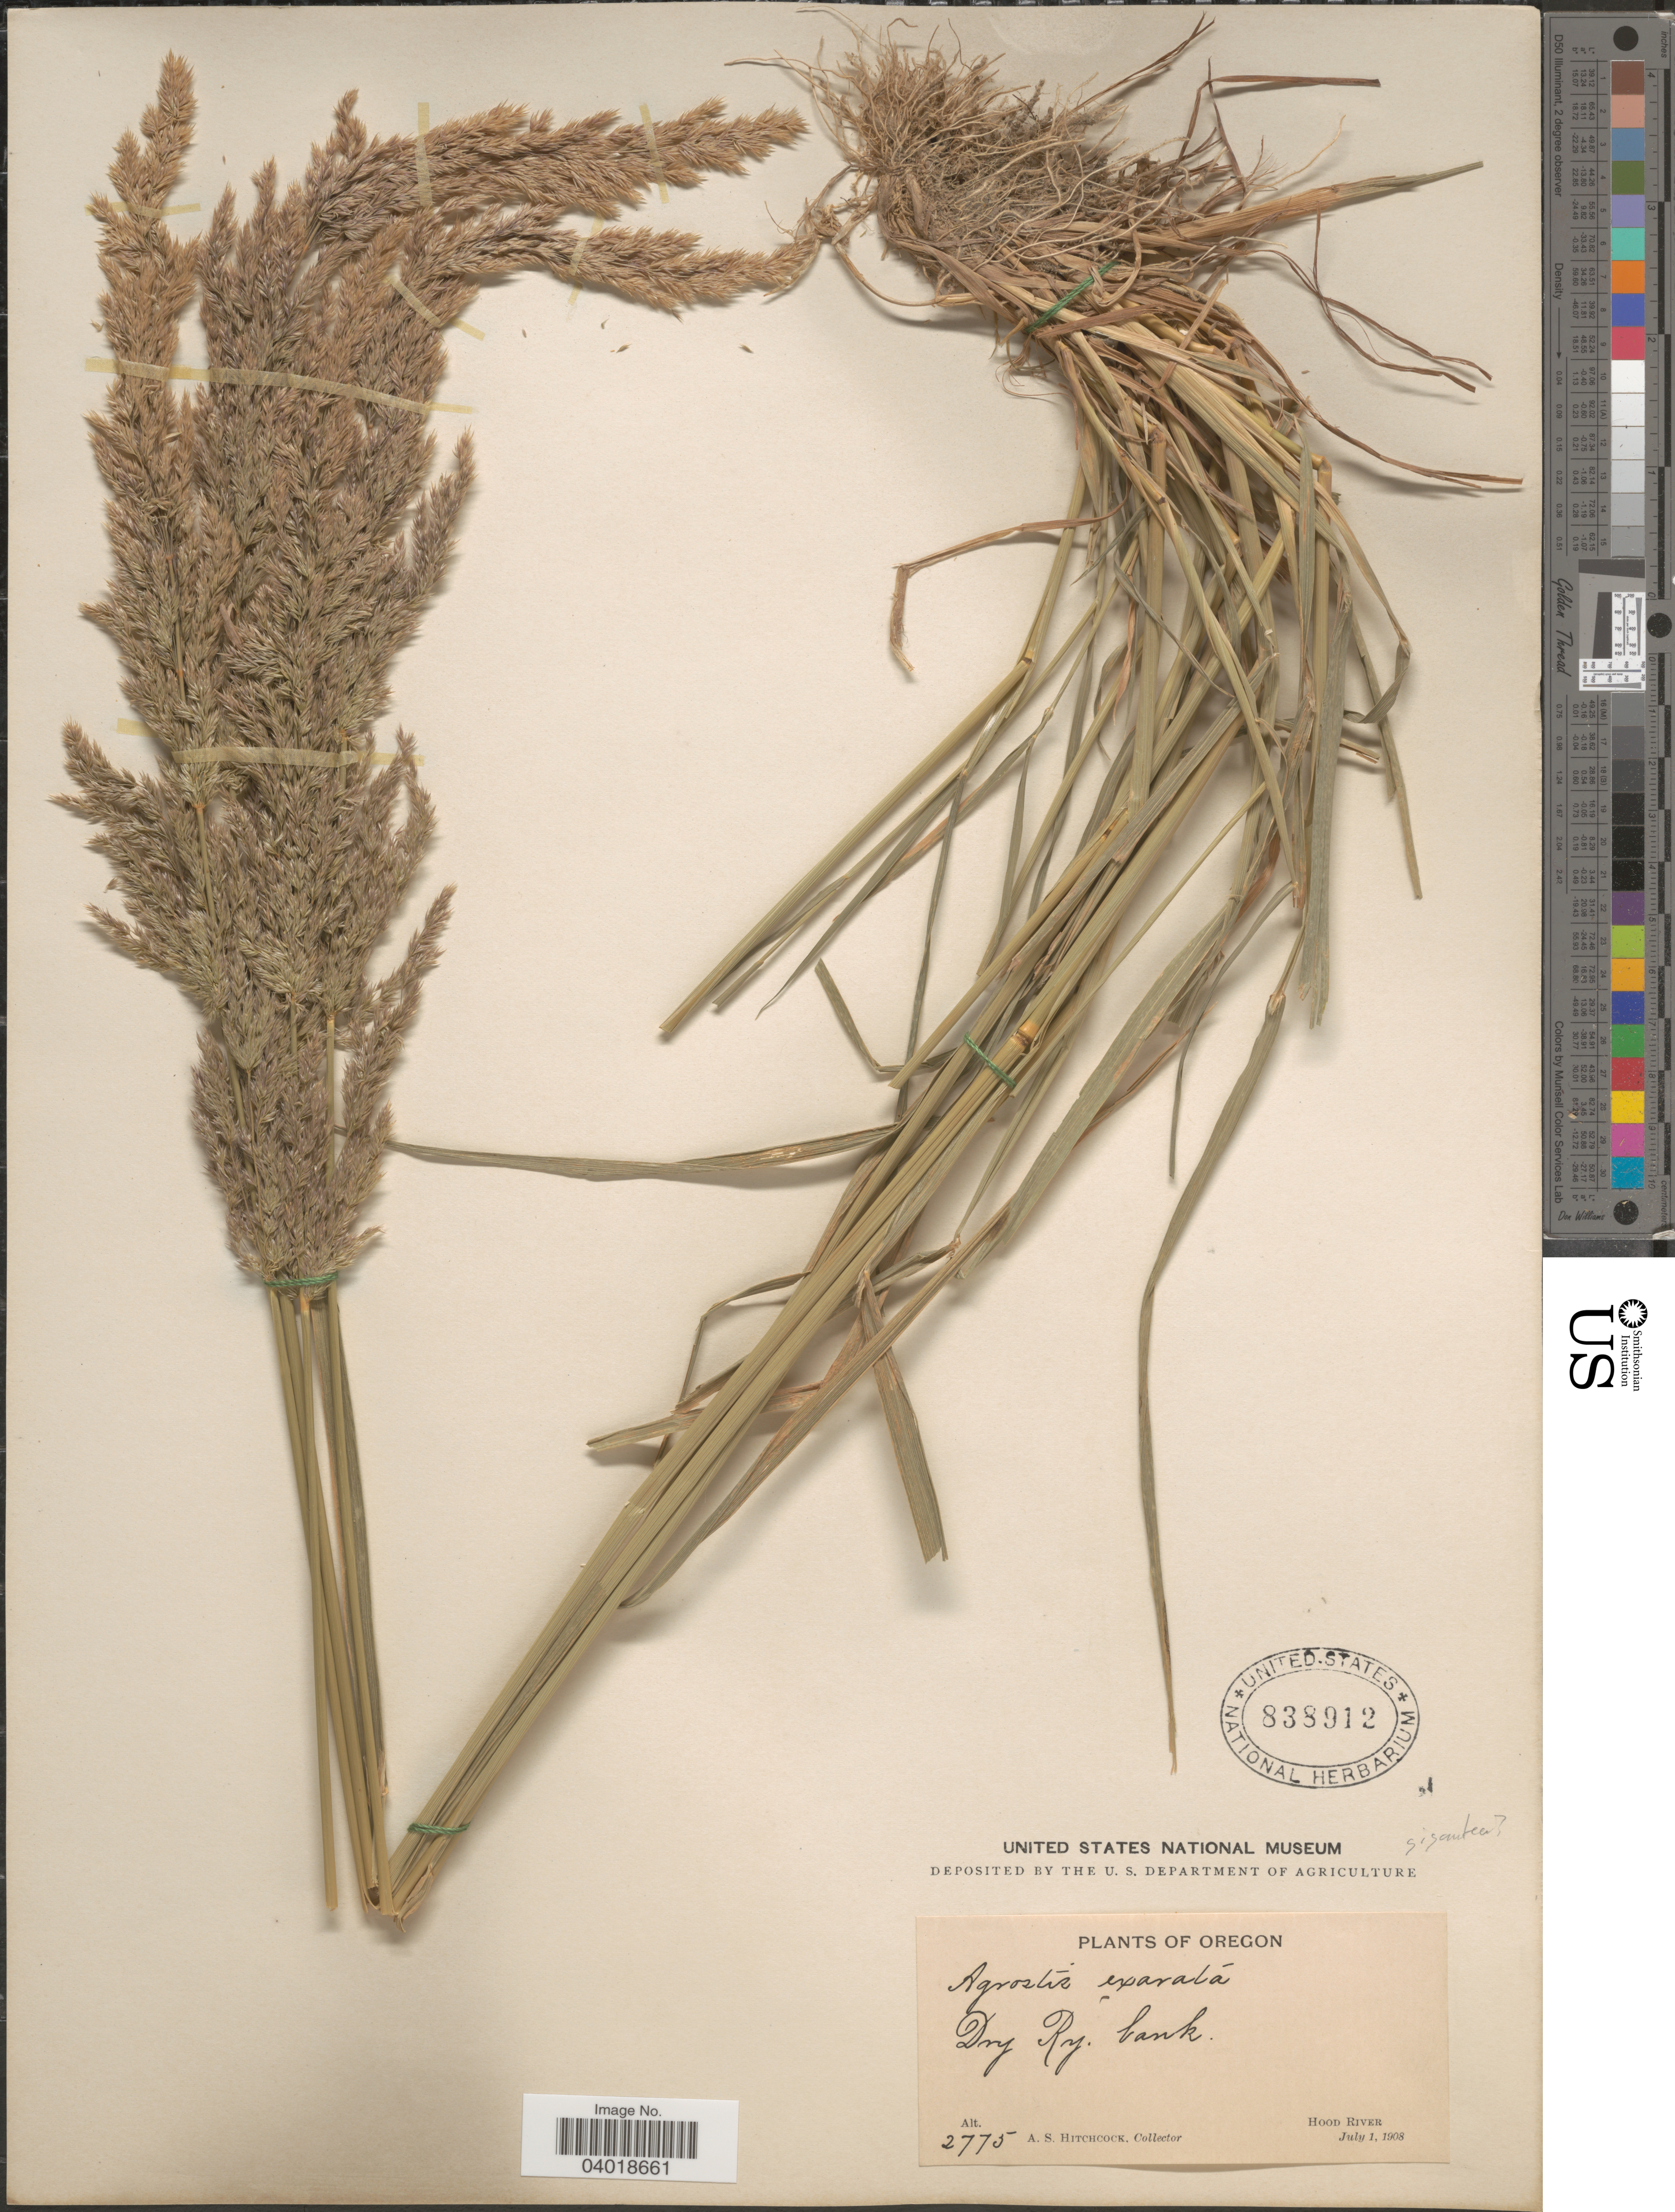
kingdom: Plantae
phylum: Tracheophyta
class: Liliopsida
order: Poales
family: Poaceae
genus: Agrostis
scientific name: Agrostis exarata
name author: Trin.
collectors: A. S. Hitchcock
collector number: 2775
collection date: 1908-07-01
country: United States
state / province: Oregon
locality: Dry Ry. bank. Hood River.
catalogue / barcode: US 838912